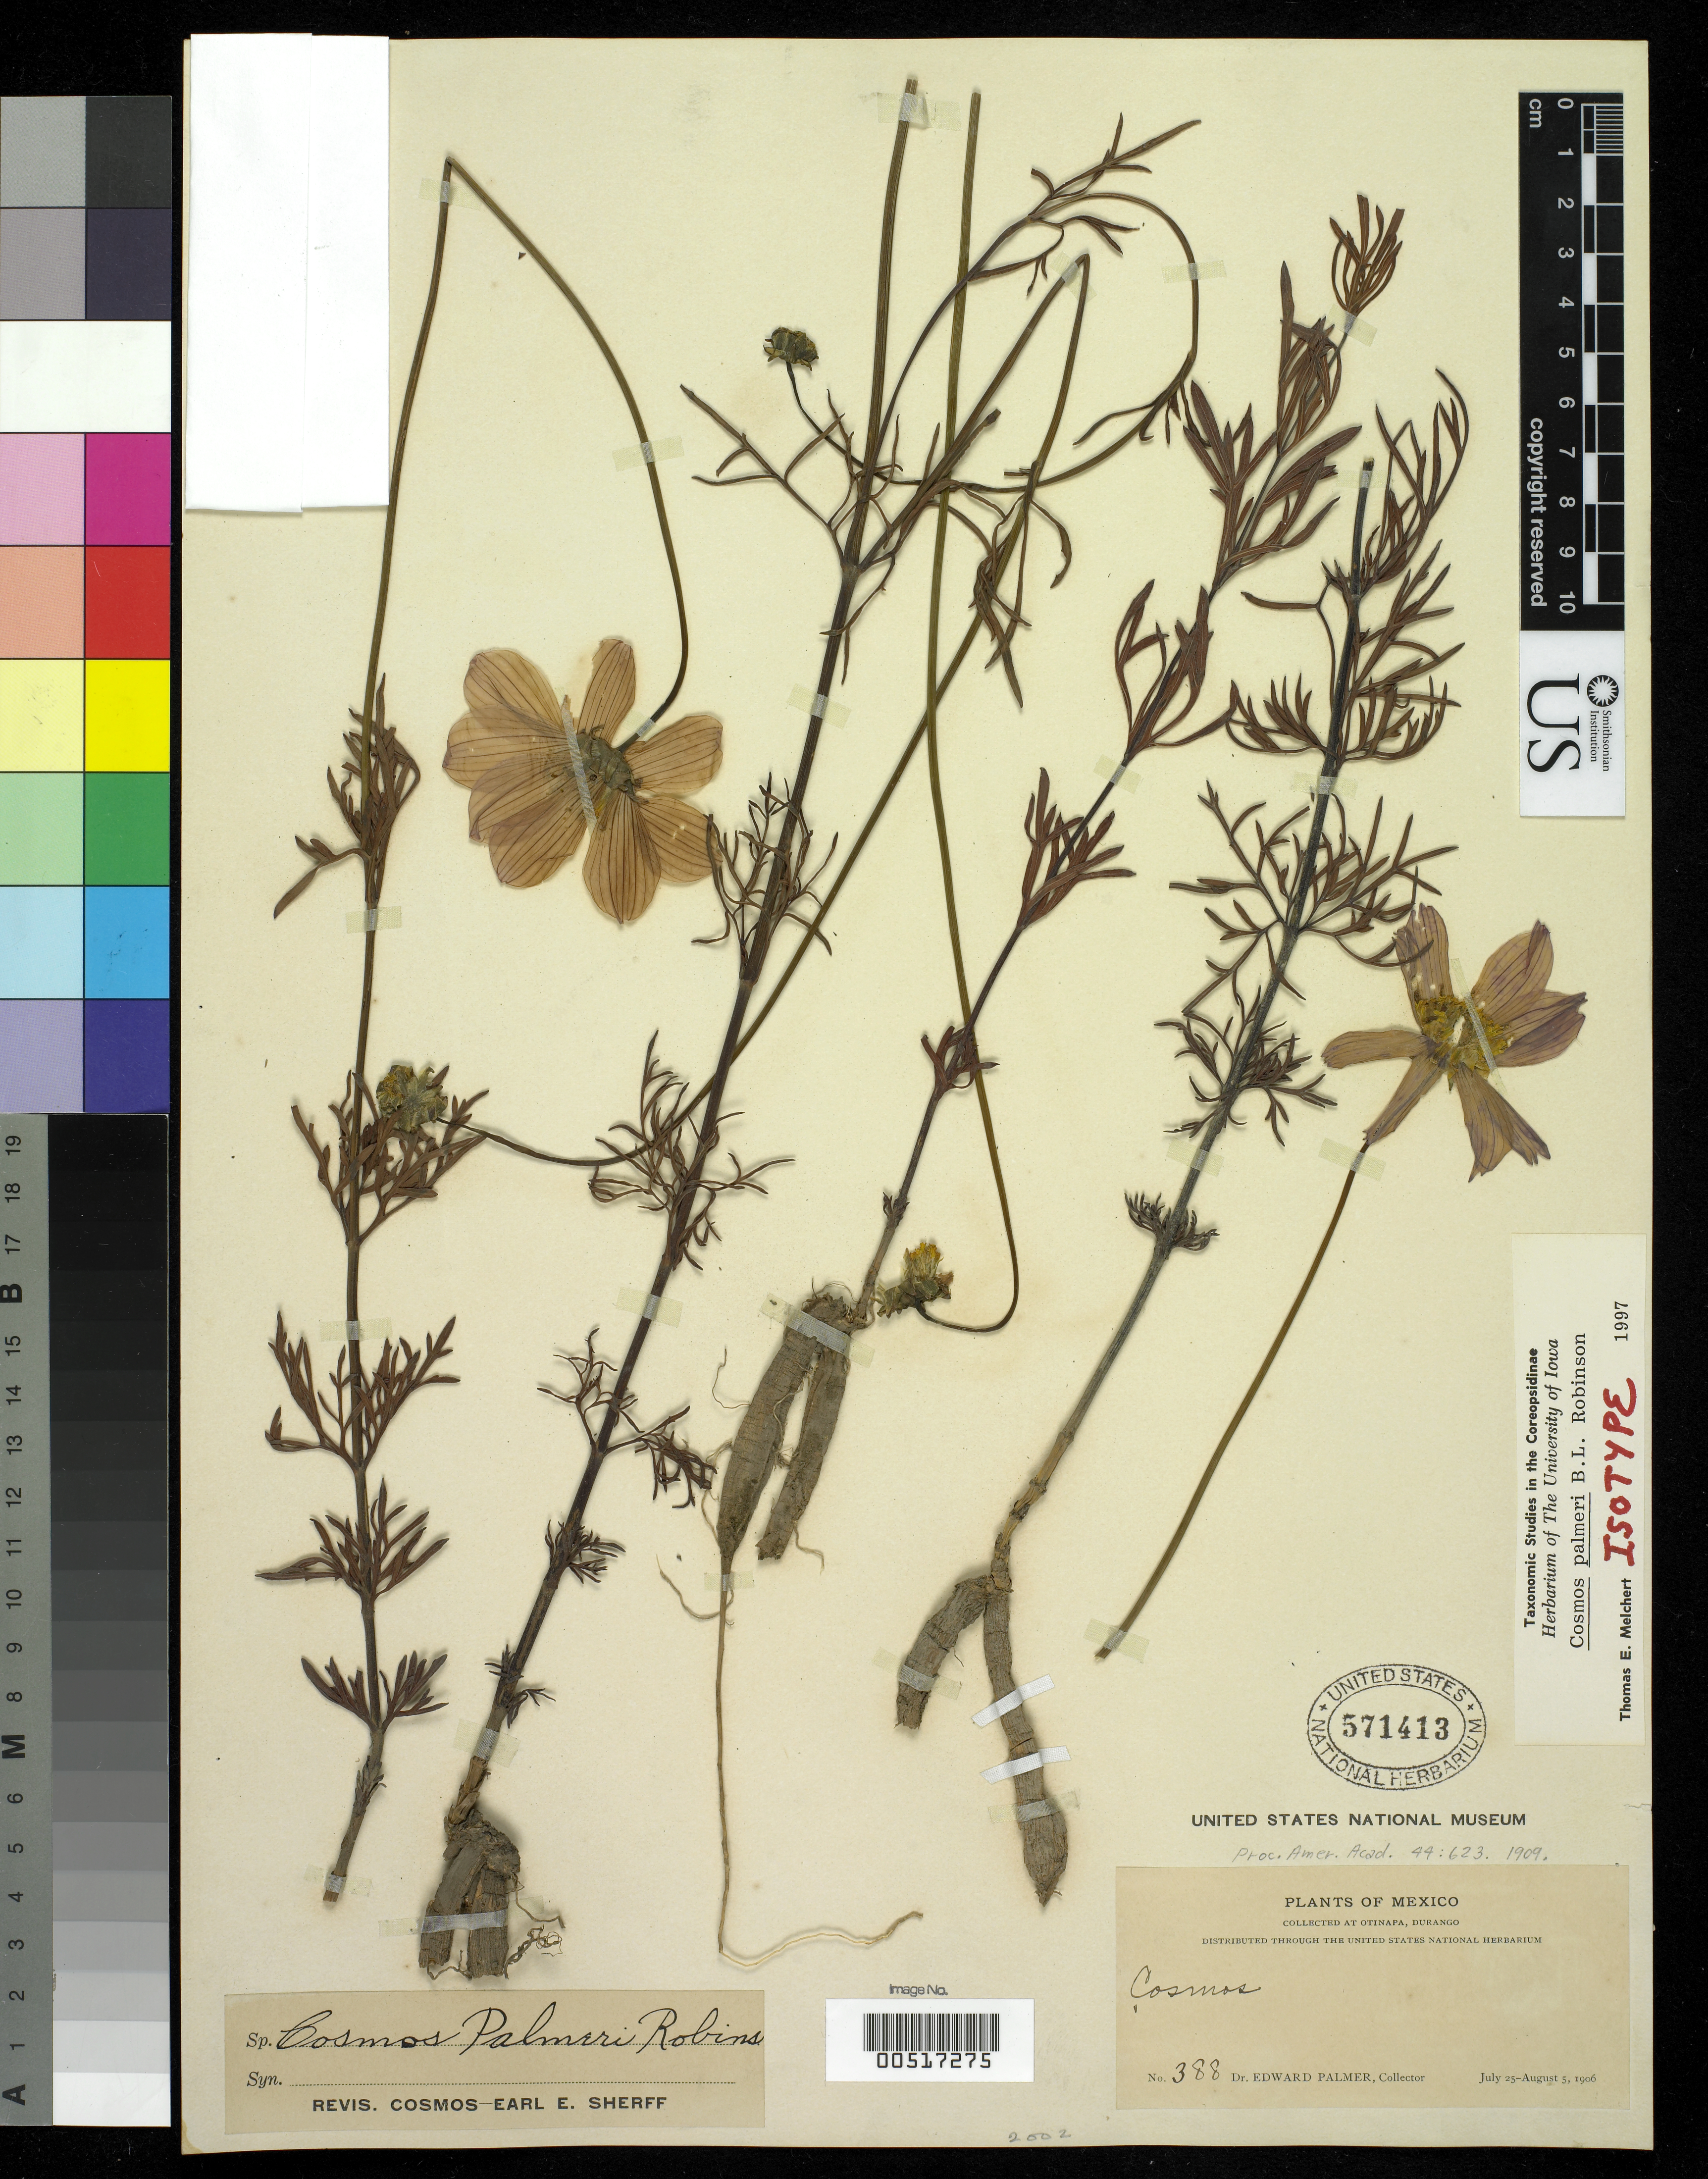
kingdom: Plantae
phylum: Tracheophyta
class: Magnoliopsida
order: Asterales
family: Asteraceae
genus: Cosmos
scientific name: Cosmos palmeri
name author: B.L. Rob.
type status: Isotype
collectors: E. Palmer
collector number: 388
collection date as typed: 25 Jul 1906 to 05 Aug 1906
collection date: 1906-07-25/1906-08-05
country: Mexico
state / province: Durango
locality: Otinapa.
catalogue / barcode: US 571413